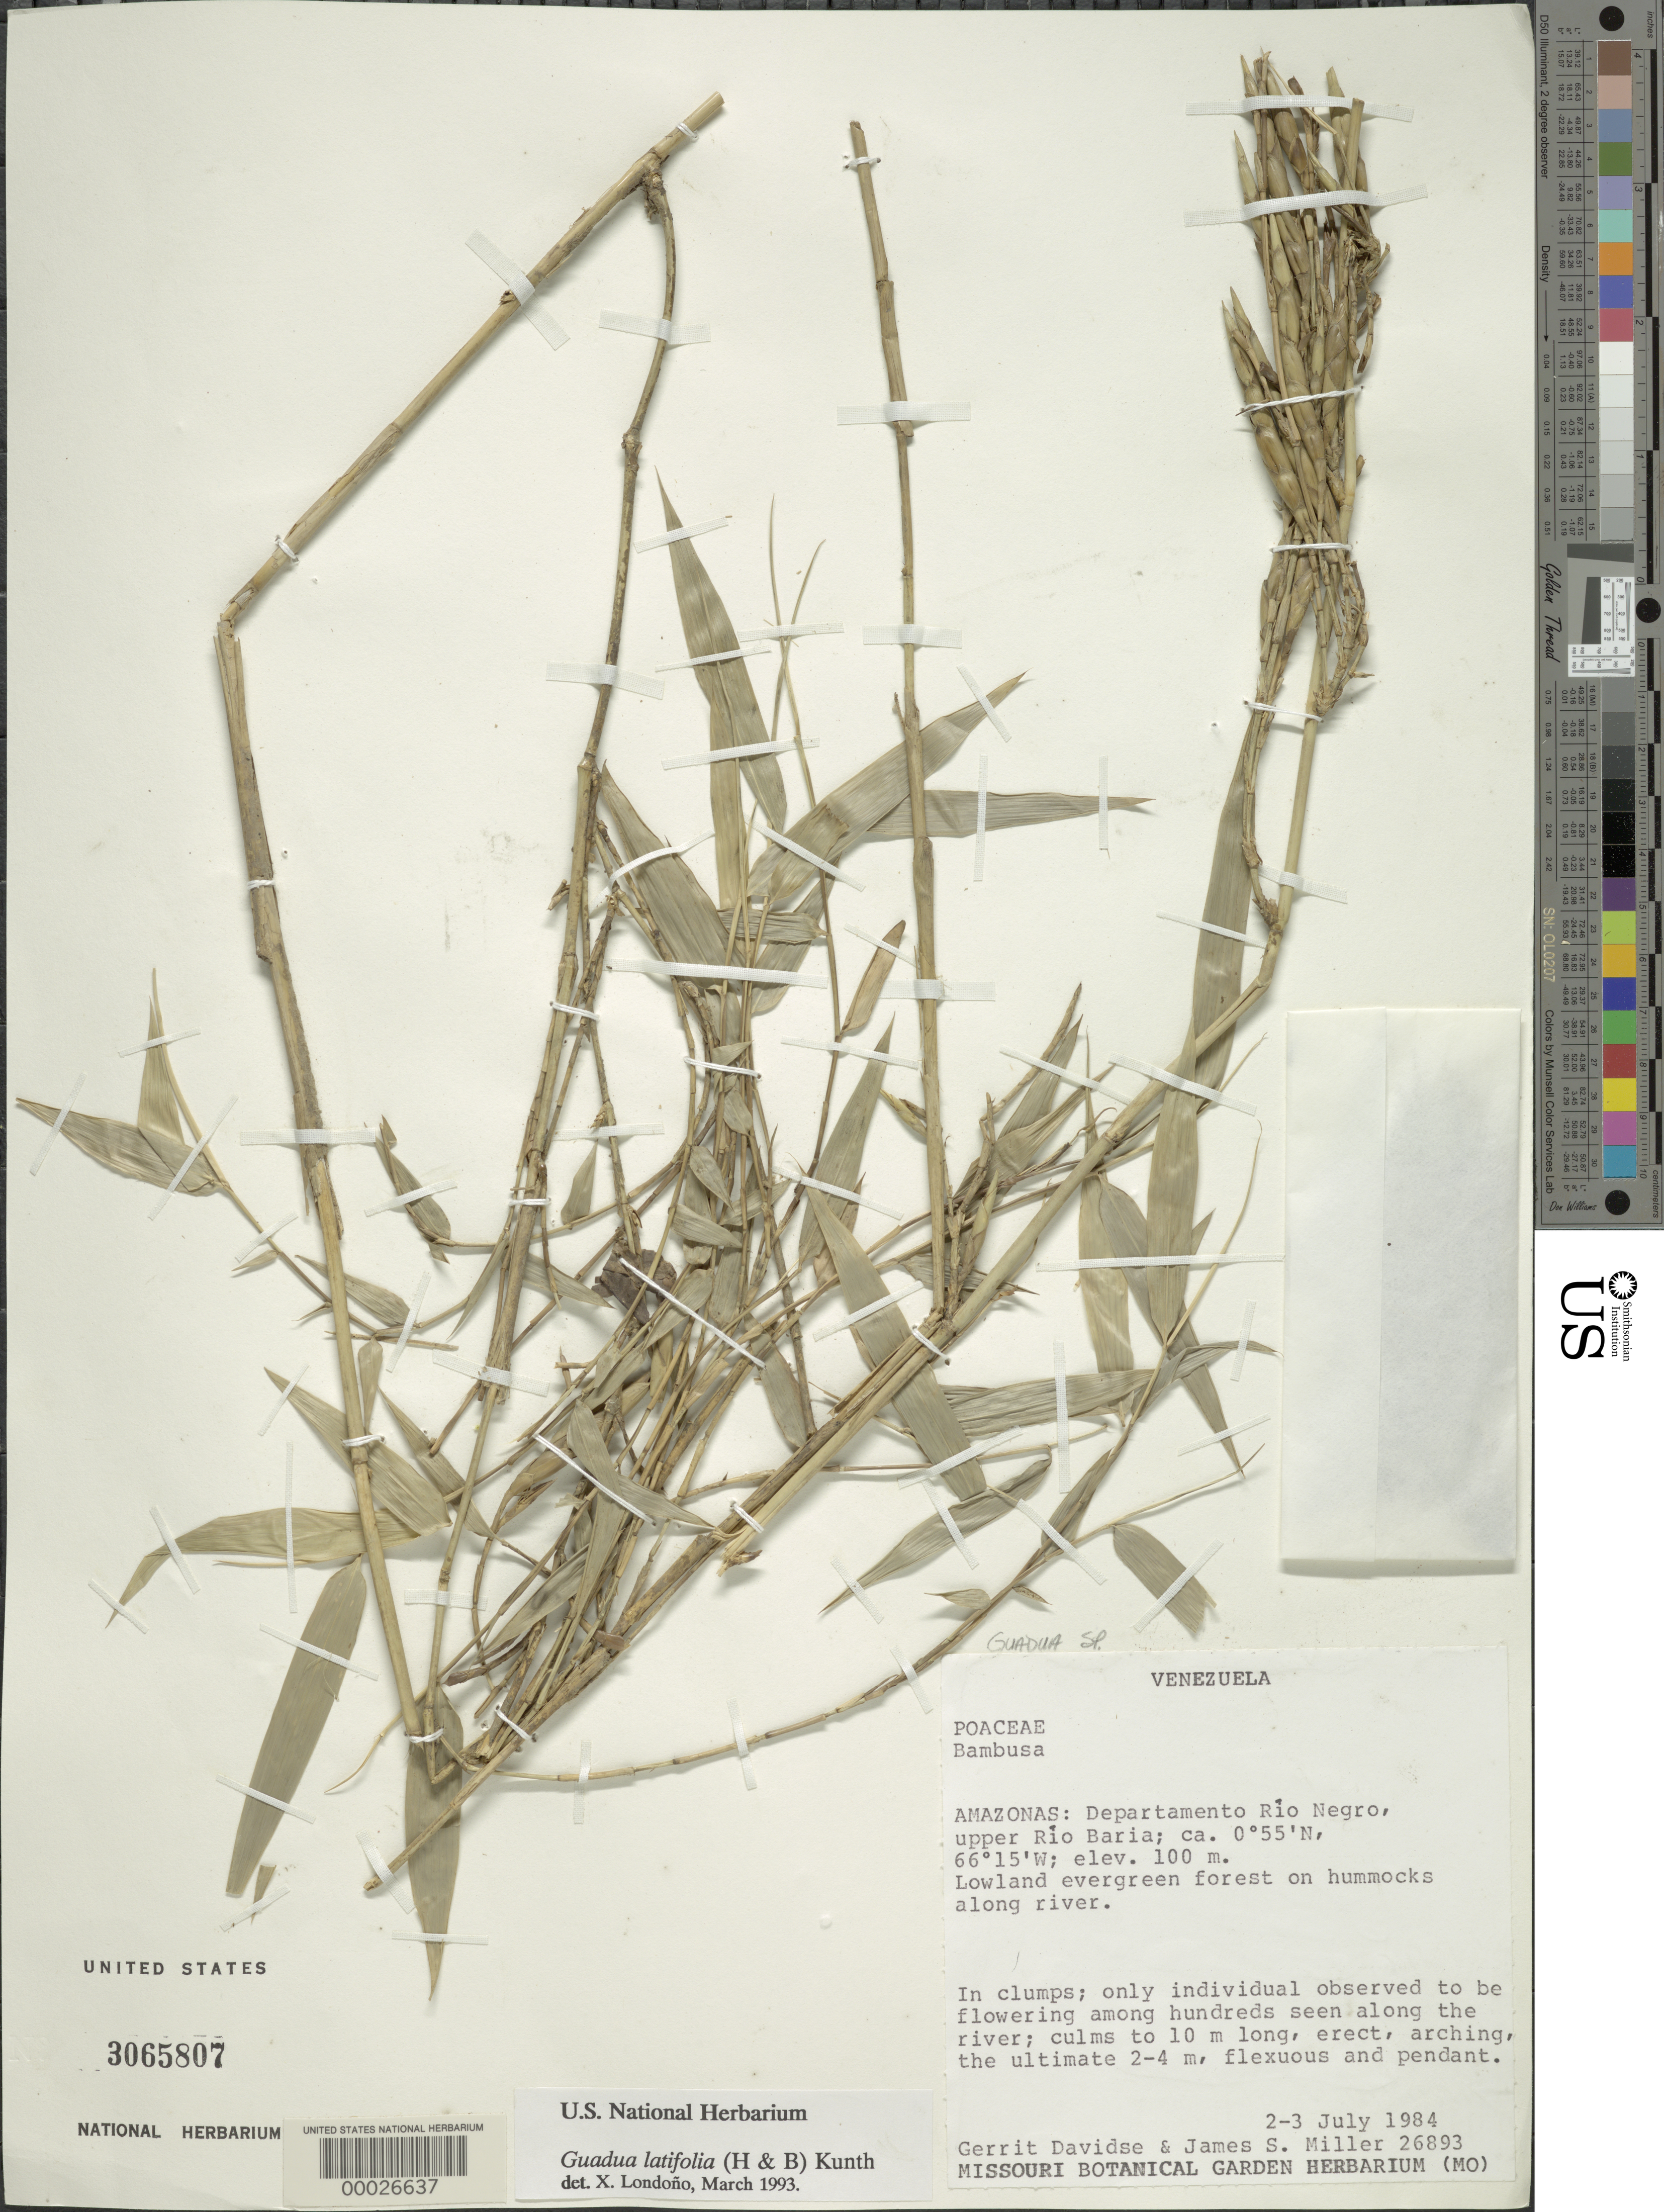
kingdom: Plantae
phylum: Tracheophyta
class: Liliopsida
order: Poales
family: Poaceae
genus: Guadua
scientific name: Guadua latifolia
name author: (Bonpl.) Kunth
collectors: G. Davidse & J. S. Miller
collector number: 26893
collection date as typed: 02 Jul 1984 and 03 Jul 1984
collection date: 1984-07-02,1984-07-03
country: Venezuela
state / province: Amazonas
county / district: Rio Negro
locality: Upper Rio Baria.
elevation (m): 100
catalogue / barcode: US 3065807